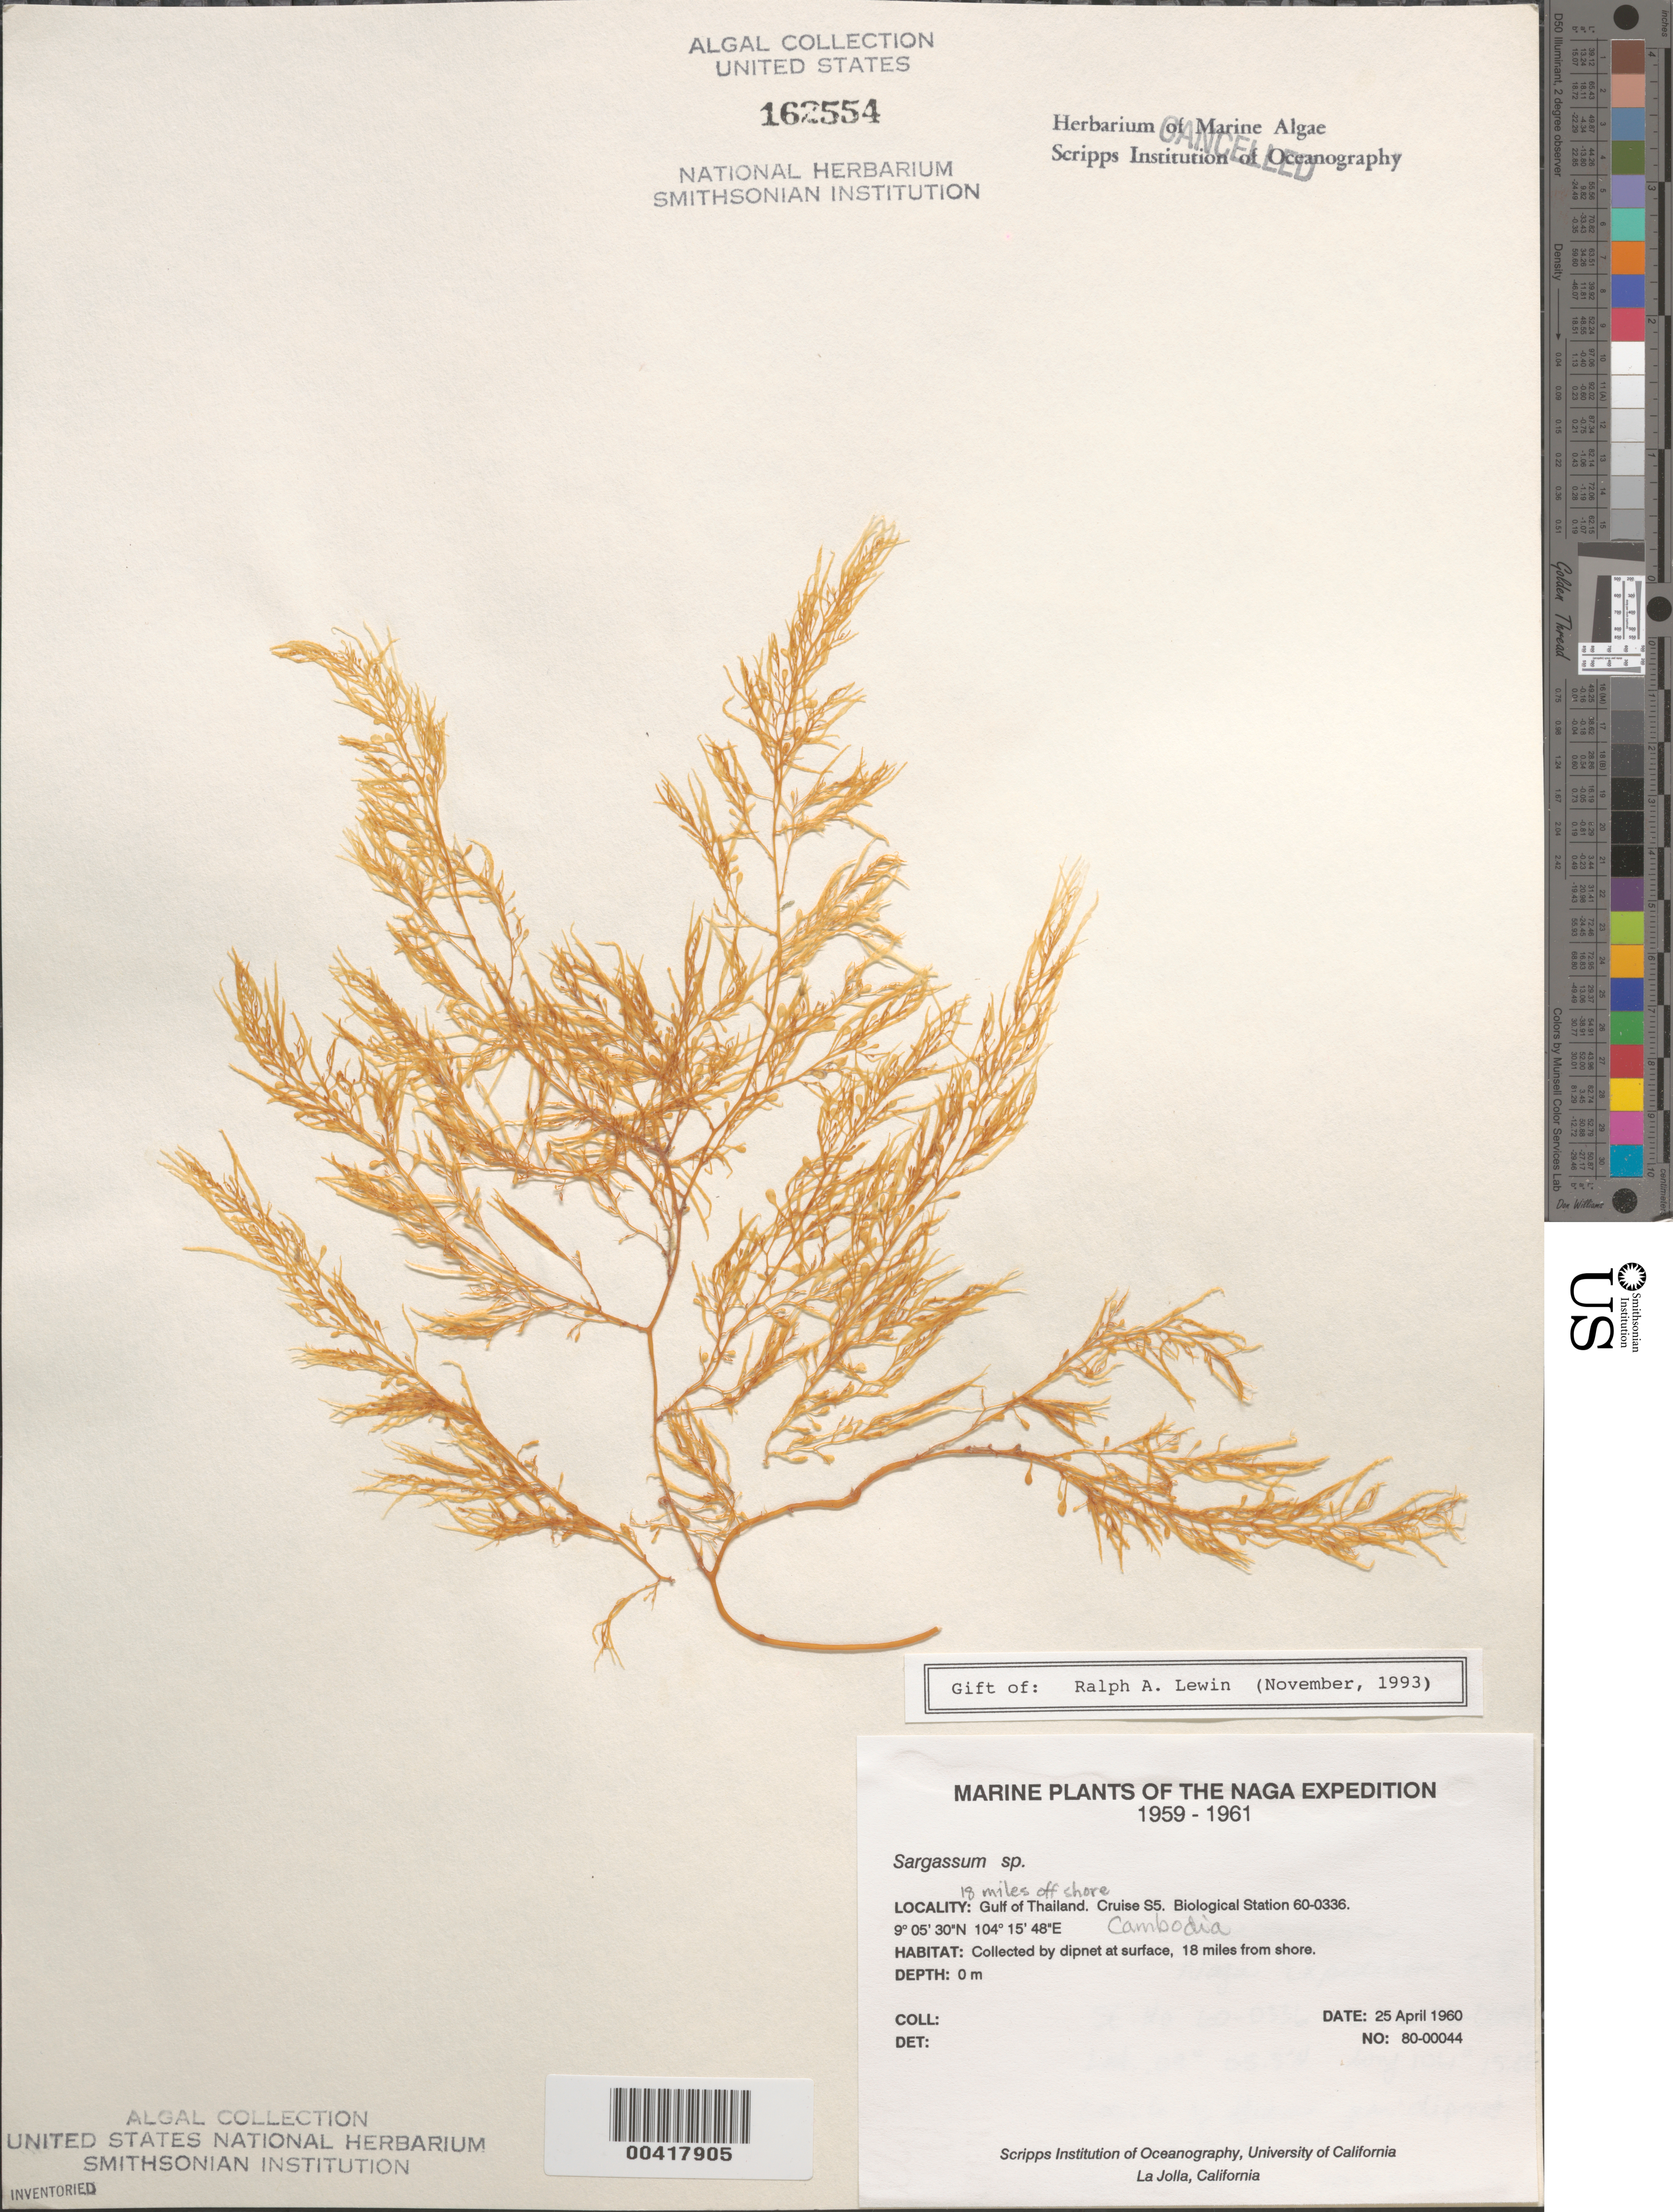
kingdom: Chromista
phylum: Ochrophyta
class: Phaeophyceae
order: Fucales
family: Sargassaceae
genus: Sargassum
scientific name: Sargassum sp.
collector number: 80-00044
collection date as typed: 25 Apr 1960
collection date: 1960-04-25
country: Cambodia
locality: Gulf of Thailand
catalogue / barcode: US 162554